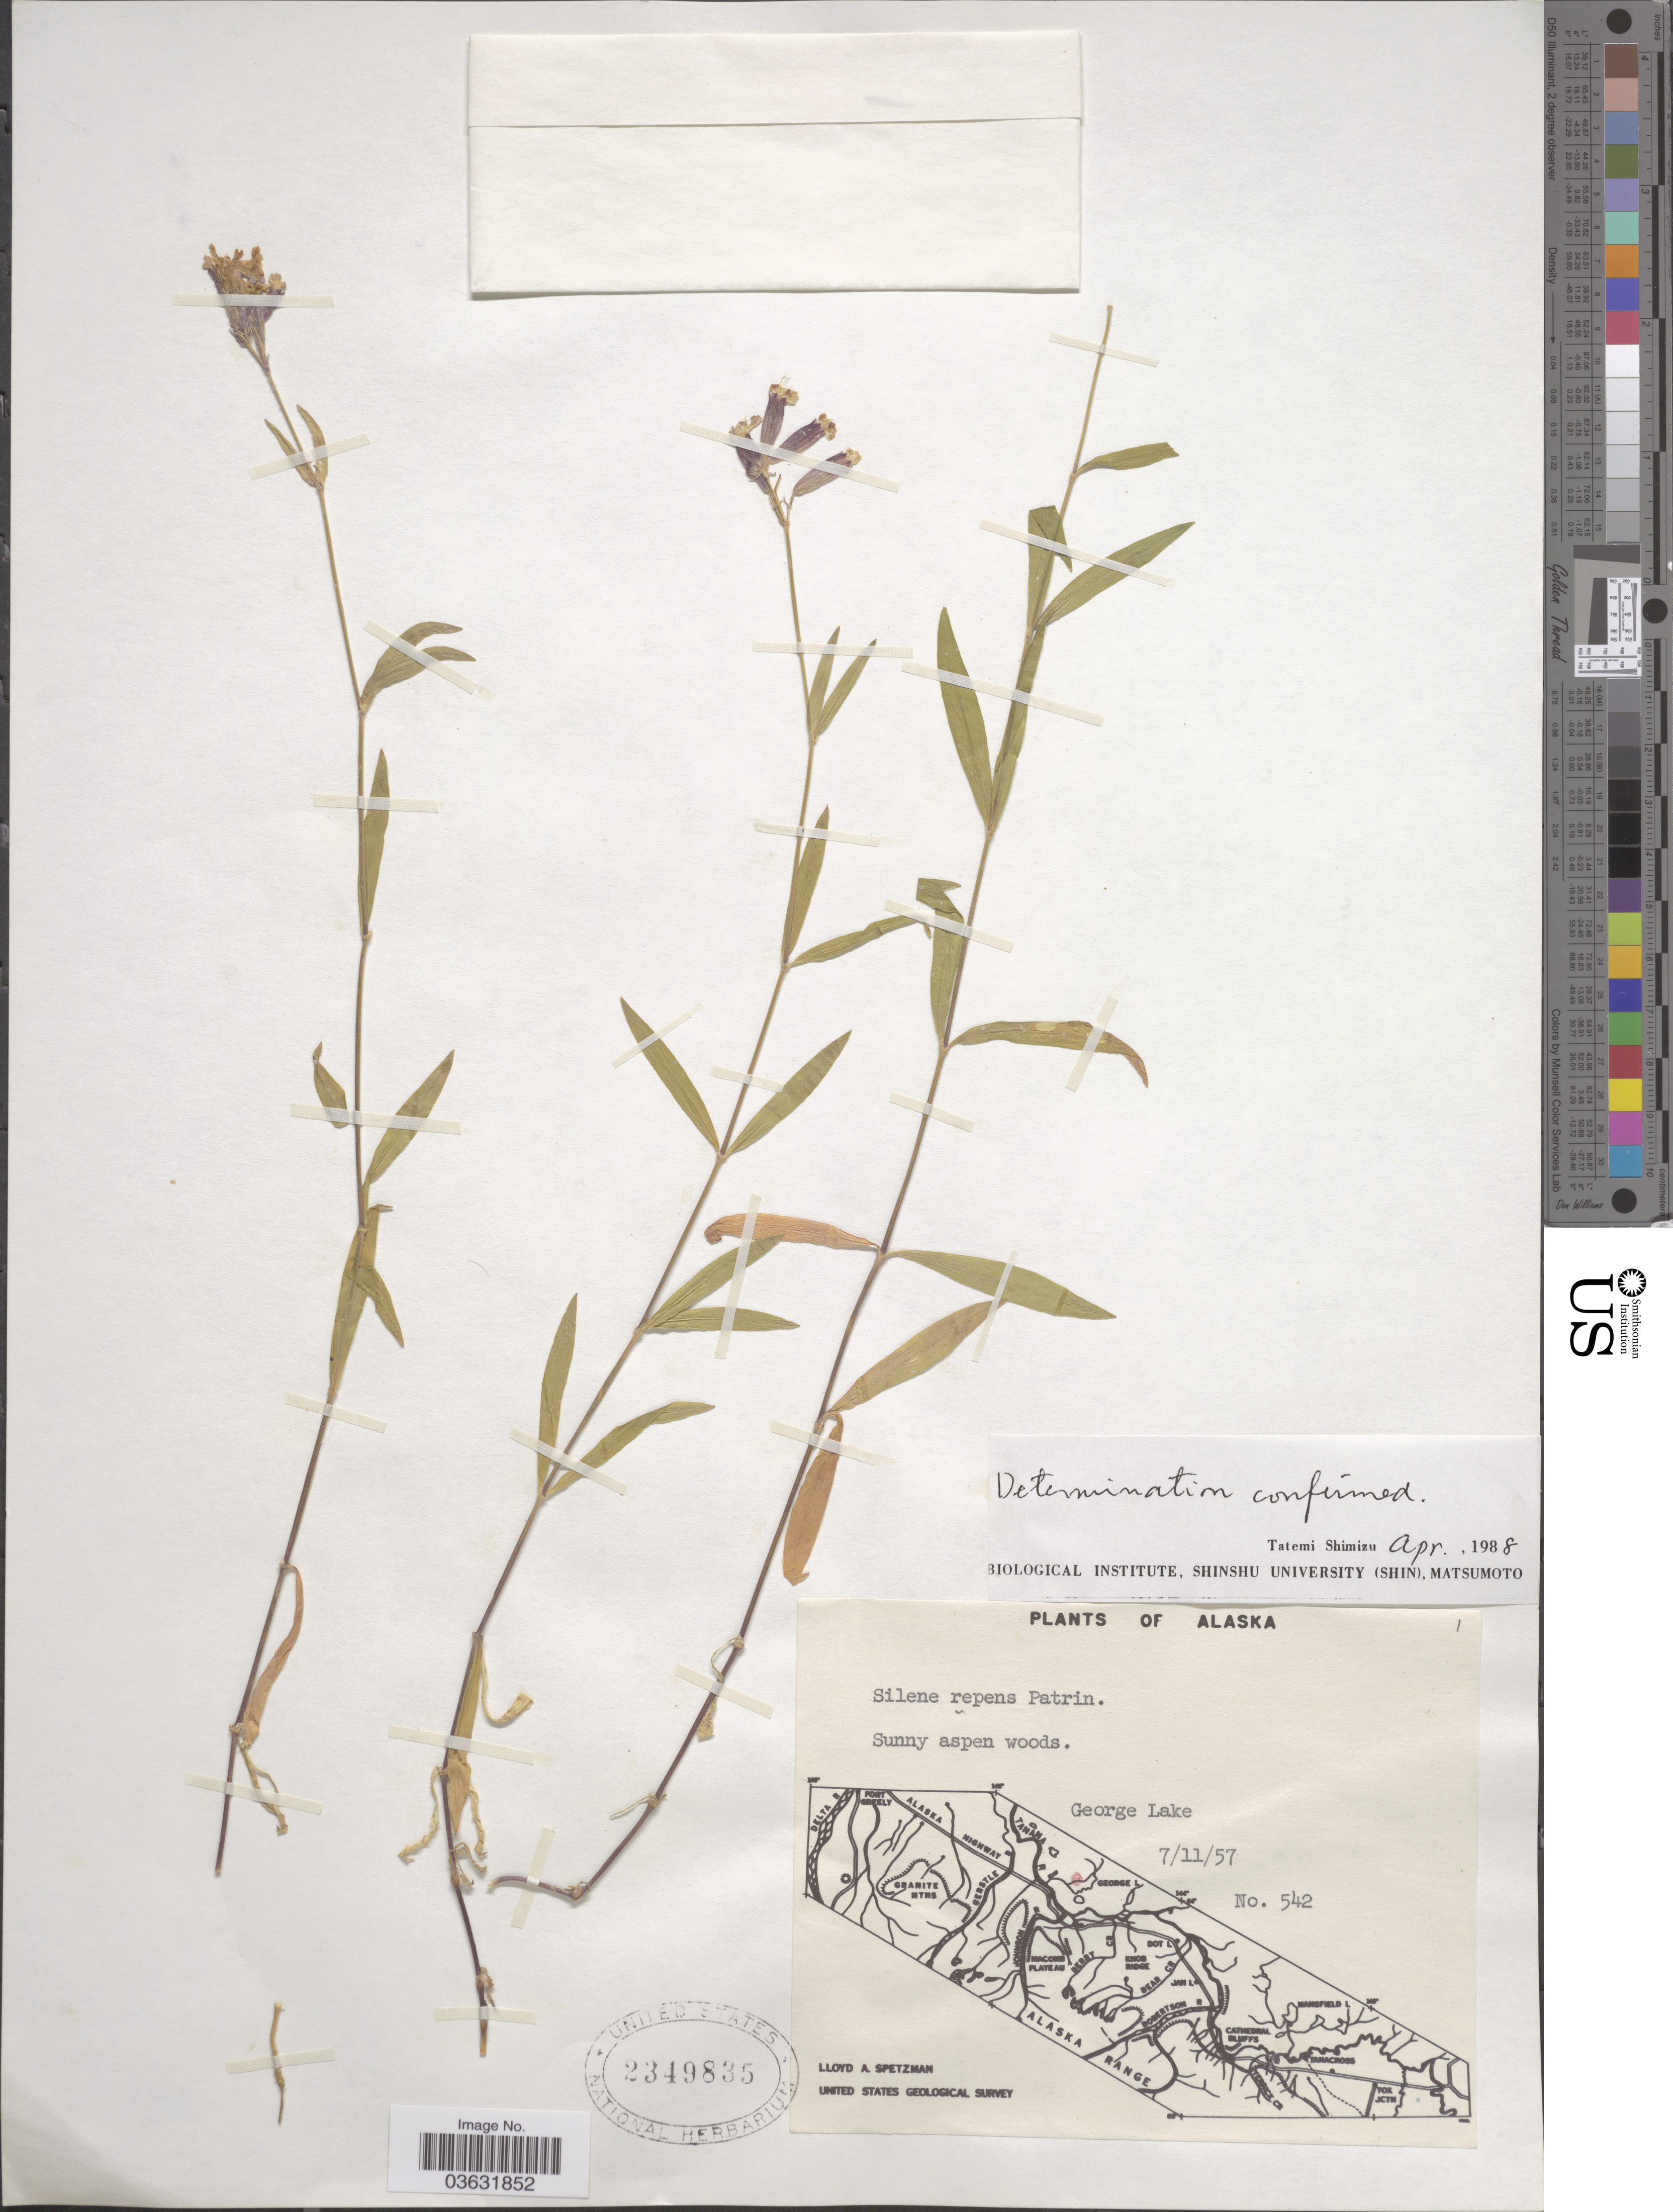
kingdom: Plantae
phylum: Tracheophyta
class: Magnoliopsida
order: Caryophyllales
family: Caryophyllaceae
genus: Silene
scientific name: Silene repens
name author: Patrin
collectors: L. Spetzman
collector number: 542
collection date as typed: Transcribed d/m/y: 11/7/57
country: United States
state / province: Alaska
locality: George Lake.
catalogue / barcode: US 2349835